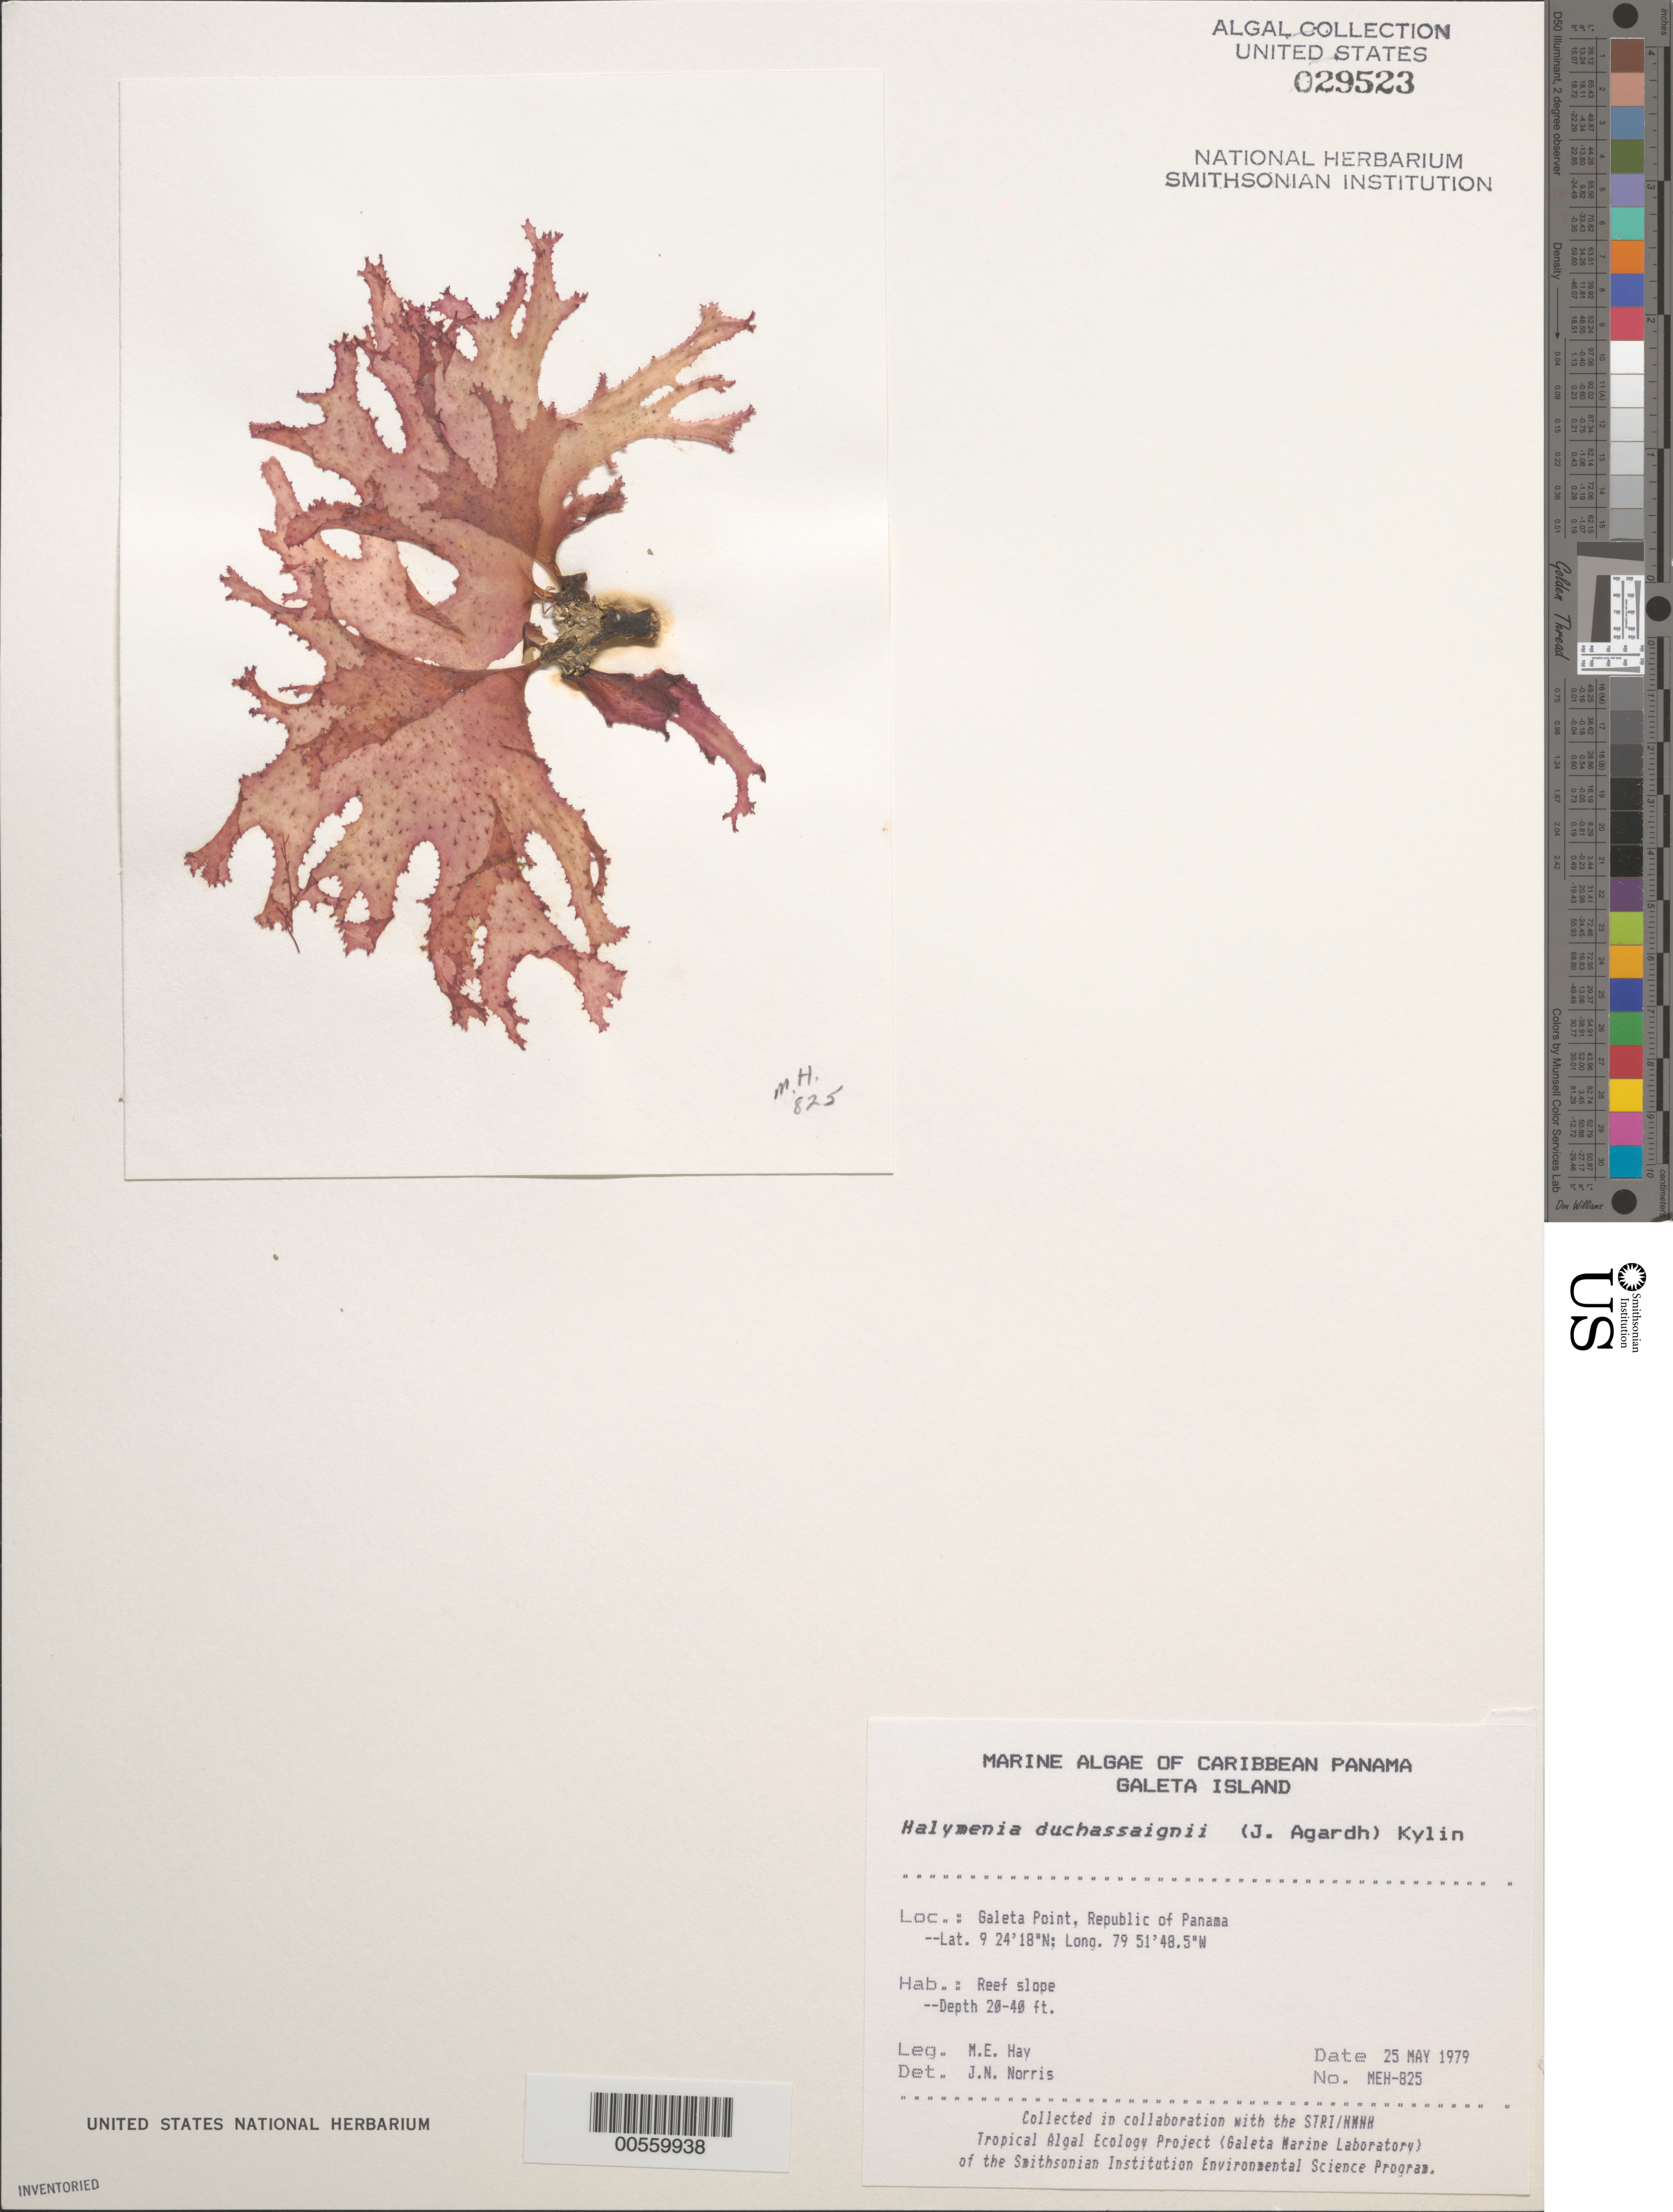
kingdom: Plantae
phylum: Rhodophyta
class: Florideophyceae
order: Halymeniales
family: Halymeniaceae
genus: Halymenia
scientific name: Halymenia duchassaignii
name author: (J. Agardh) Kylin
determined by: Norris, James N.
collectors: M. E. Hay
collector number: MEH-825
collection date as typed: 25 May 1979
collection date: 1979-05-25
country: Panama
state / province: Colón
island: Galeta Island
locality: Galeta Point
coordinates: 9 24' 18" N, 79 51' 48.5" W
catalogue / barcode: US 29523